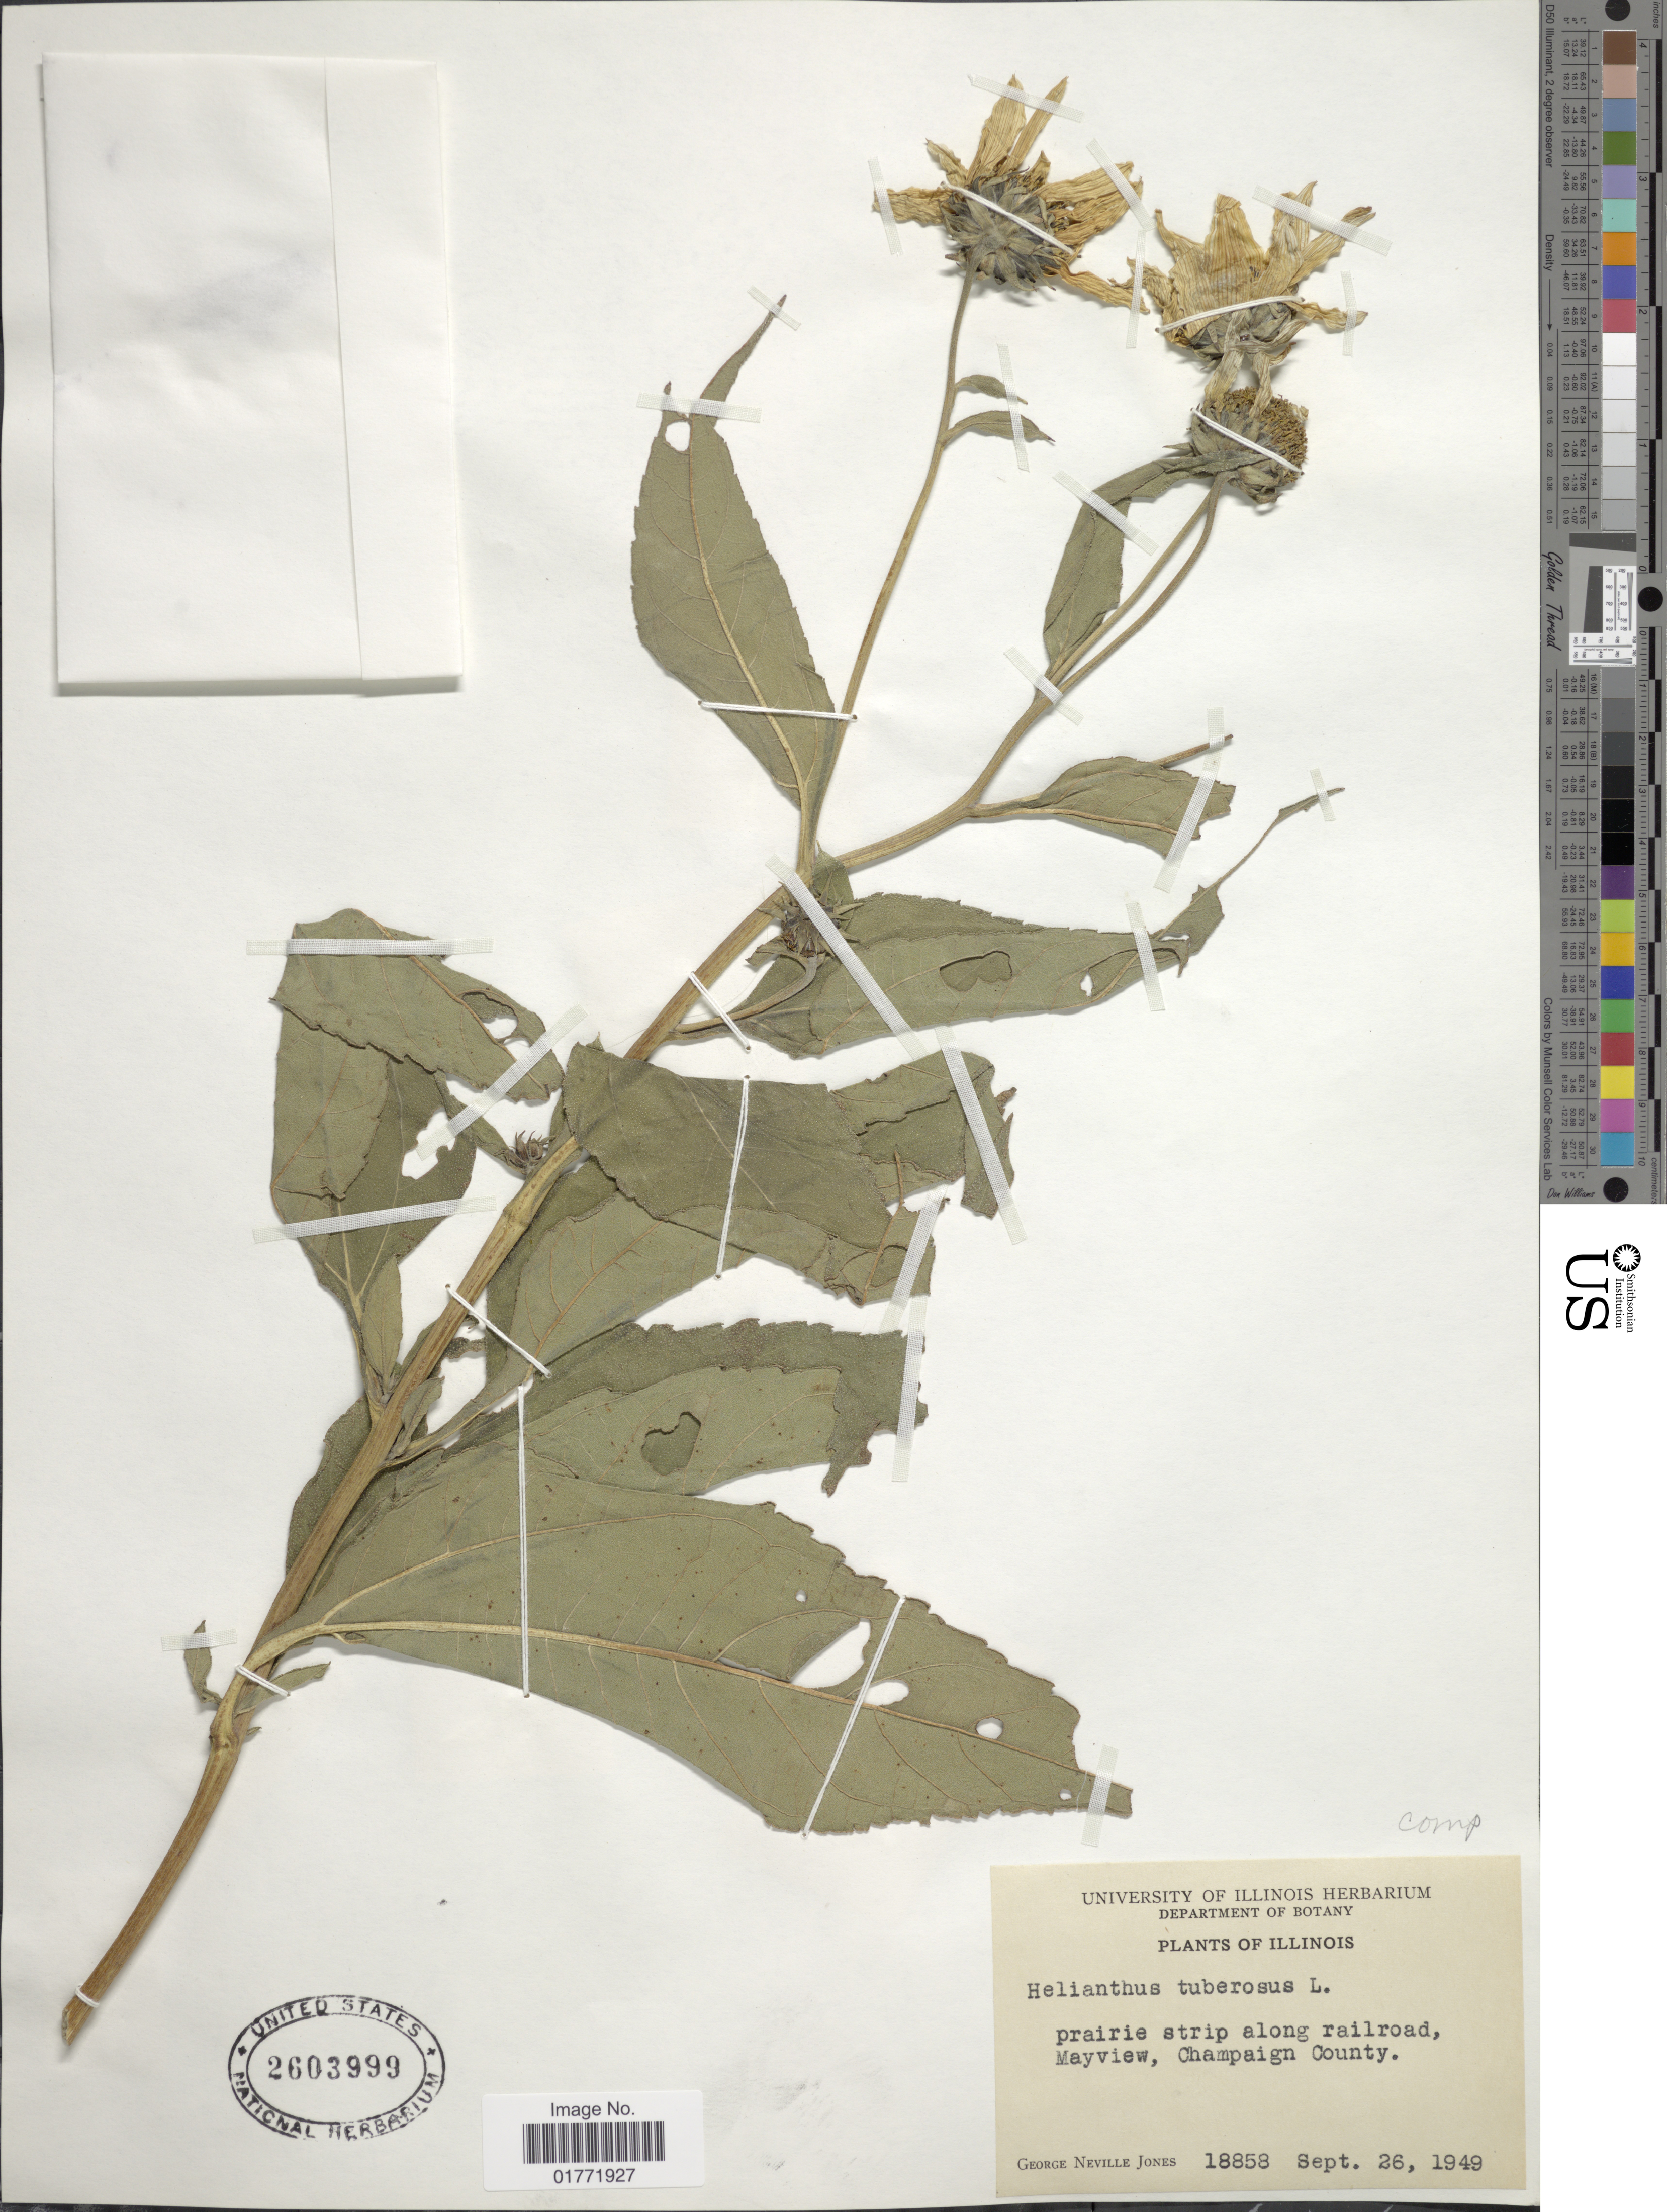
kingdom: Plantae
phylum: Tracheophyta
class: Magnoliopsida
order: Asterales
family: Asteraceae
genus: Helianthus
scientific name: Helianthus tuberosus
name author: L.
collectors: G. N. Jones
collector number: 18858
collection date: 1949-09-26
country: United States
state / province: Illinois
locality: Illinois, prairie strip along railroad Mayview, Champaign County.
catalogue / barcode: US 2603999